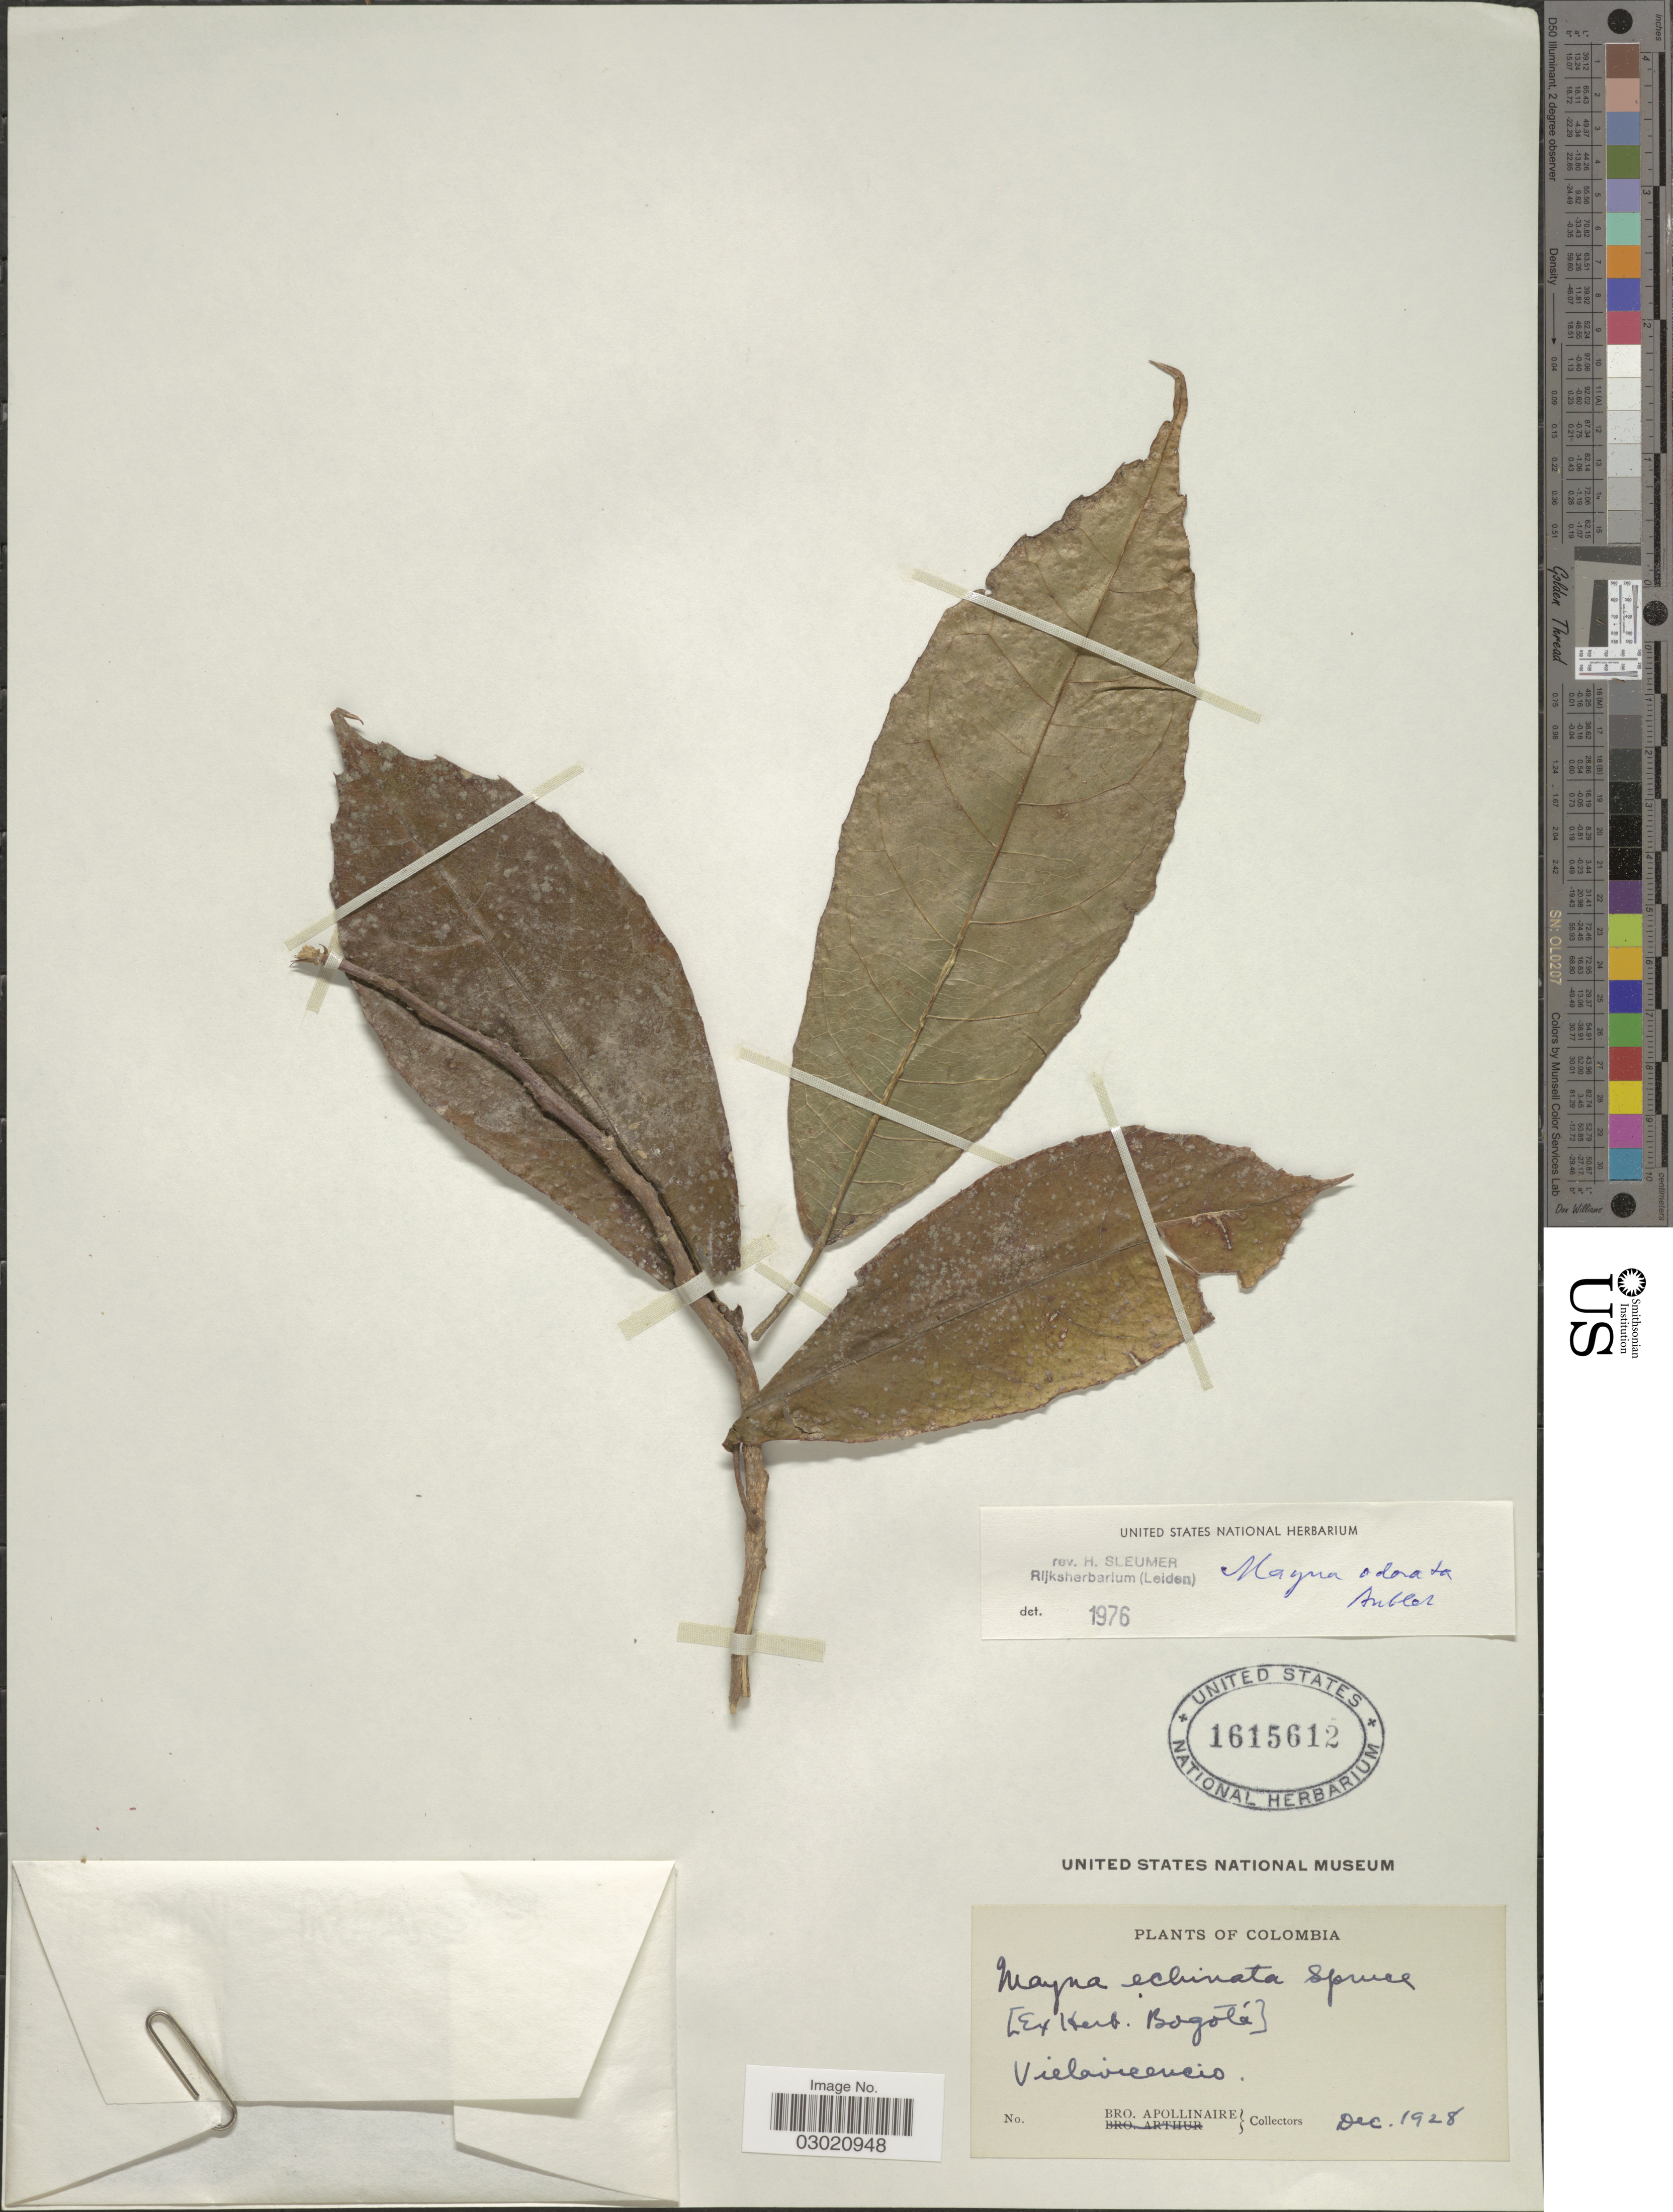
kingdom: Plantae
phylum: Tracheophyta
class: Magnoliopsida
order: Malpighiales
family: Achariaceae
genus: Mayna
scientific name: Mayna odorata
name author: Aubl.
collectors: Bro. Apollinaire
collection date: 1928-12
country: Colombia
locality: Vielavicencio.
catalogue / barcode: US 1615612